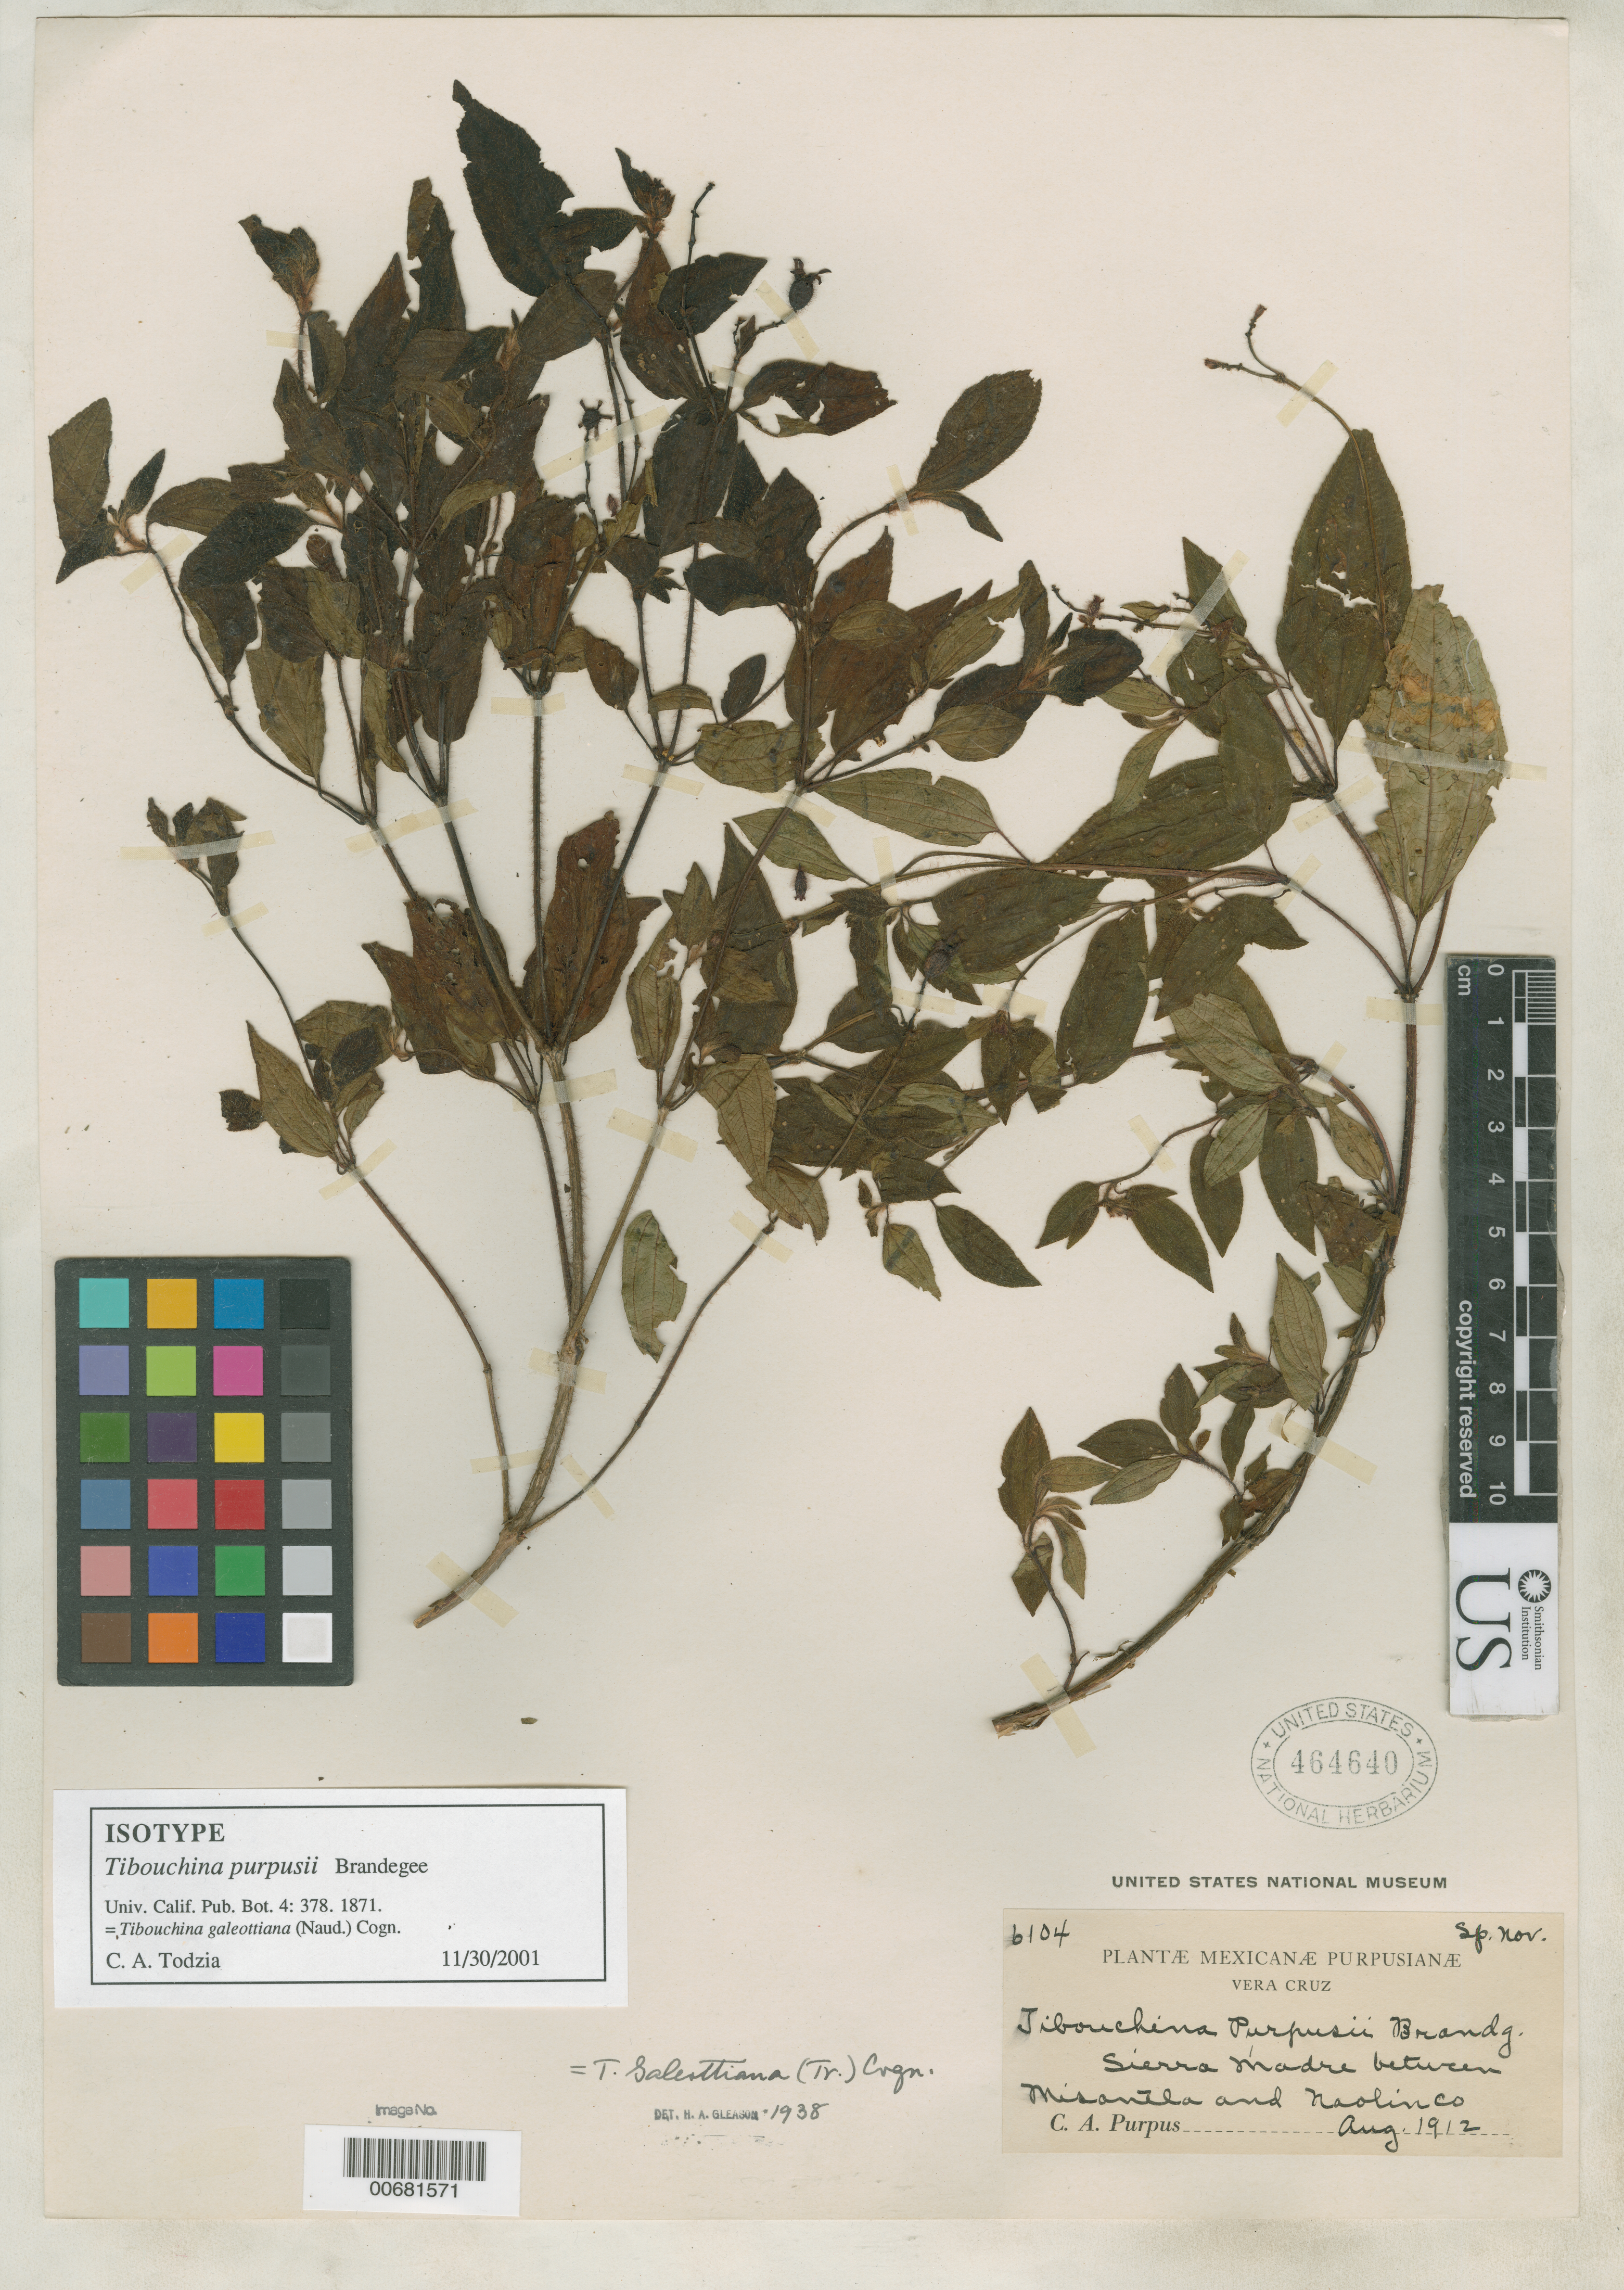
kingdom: Plantae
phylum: Tracheophyta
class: Magnoliopsida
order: Myrtales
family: Melastomataceae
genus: Tibouchina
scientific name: Tibouchina purpusii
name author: Brandegee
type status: Isotype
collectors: C. A. Purpus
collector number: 6104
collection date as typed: Aug 1912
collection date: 1912-08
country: Mexico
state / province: Veracruz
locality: "On the Sierra Madre between Misantla and Naolinco".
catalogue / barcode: US 464640